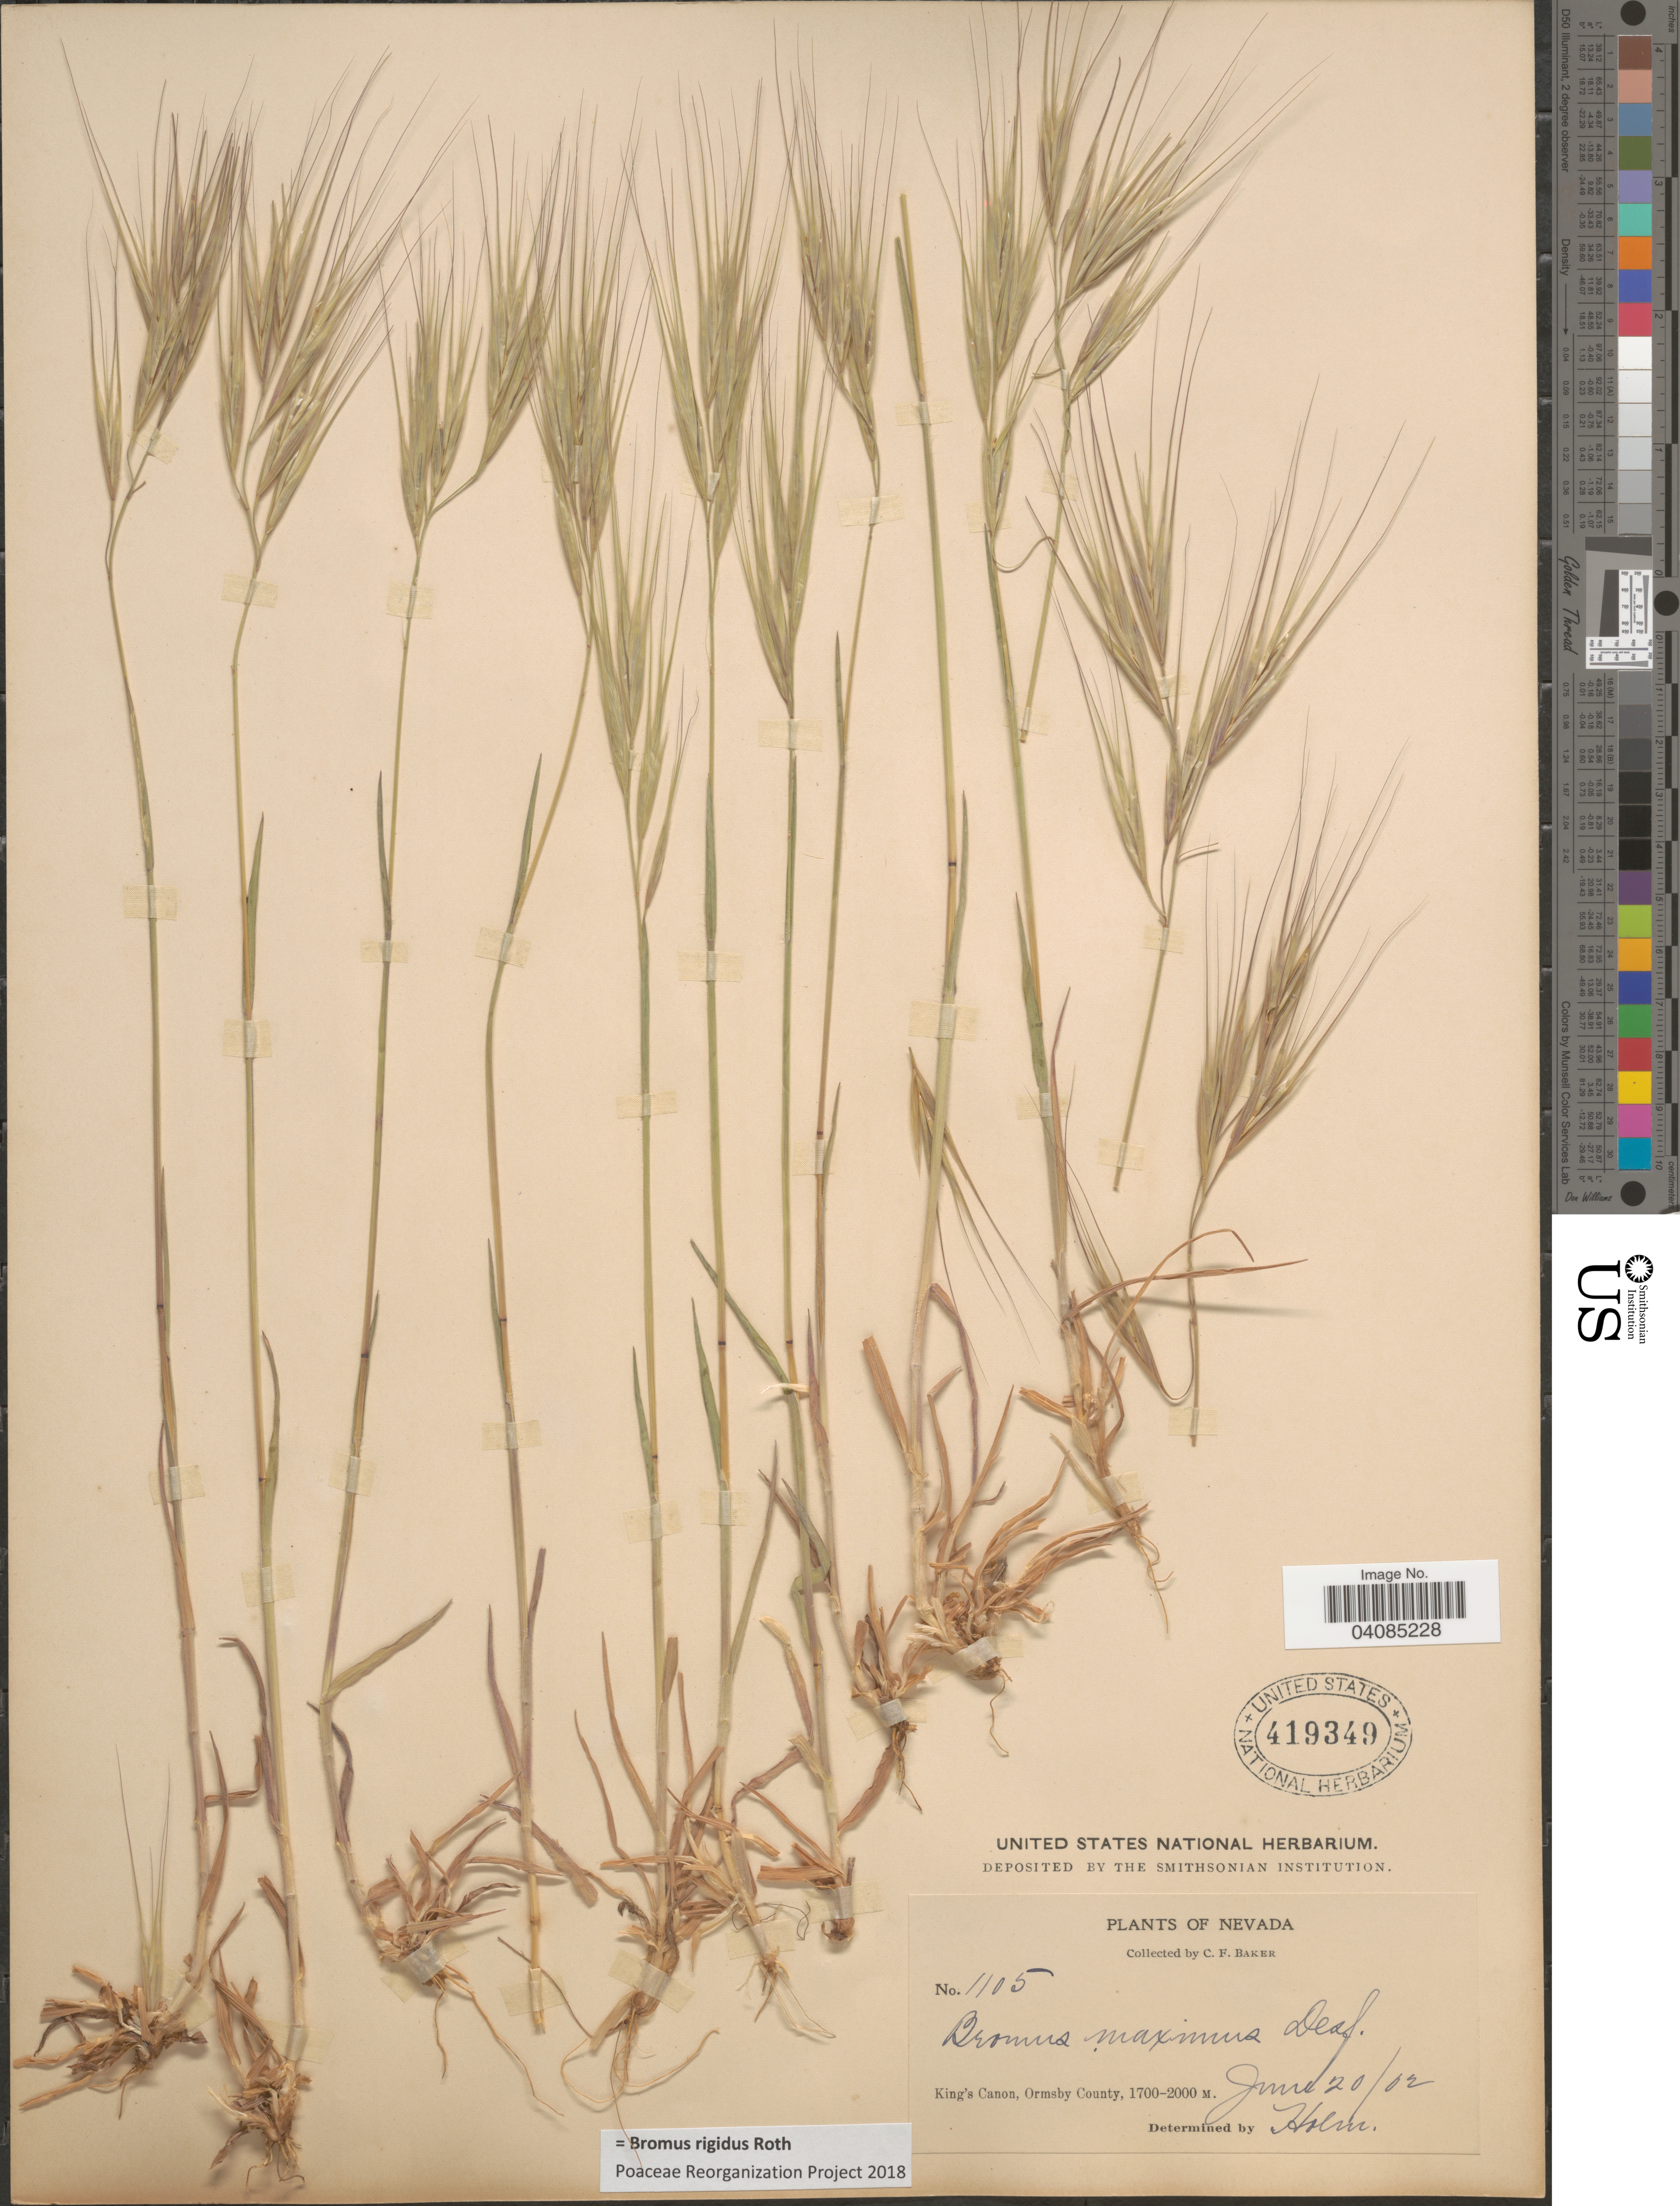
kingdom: Plantae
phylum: Tracheophyta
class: Liliopsida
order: Poales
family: Poaceae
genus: Bromus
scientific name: Bromus rigidus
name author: Roth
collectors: C. F. Baker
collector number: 1105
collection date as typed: Transcribed d/m/y: 20/6/2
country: United States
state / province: Nevada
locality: King's Canon, Ormsby County.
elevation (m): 1700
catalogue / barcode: US 419349